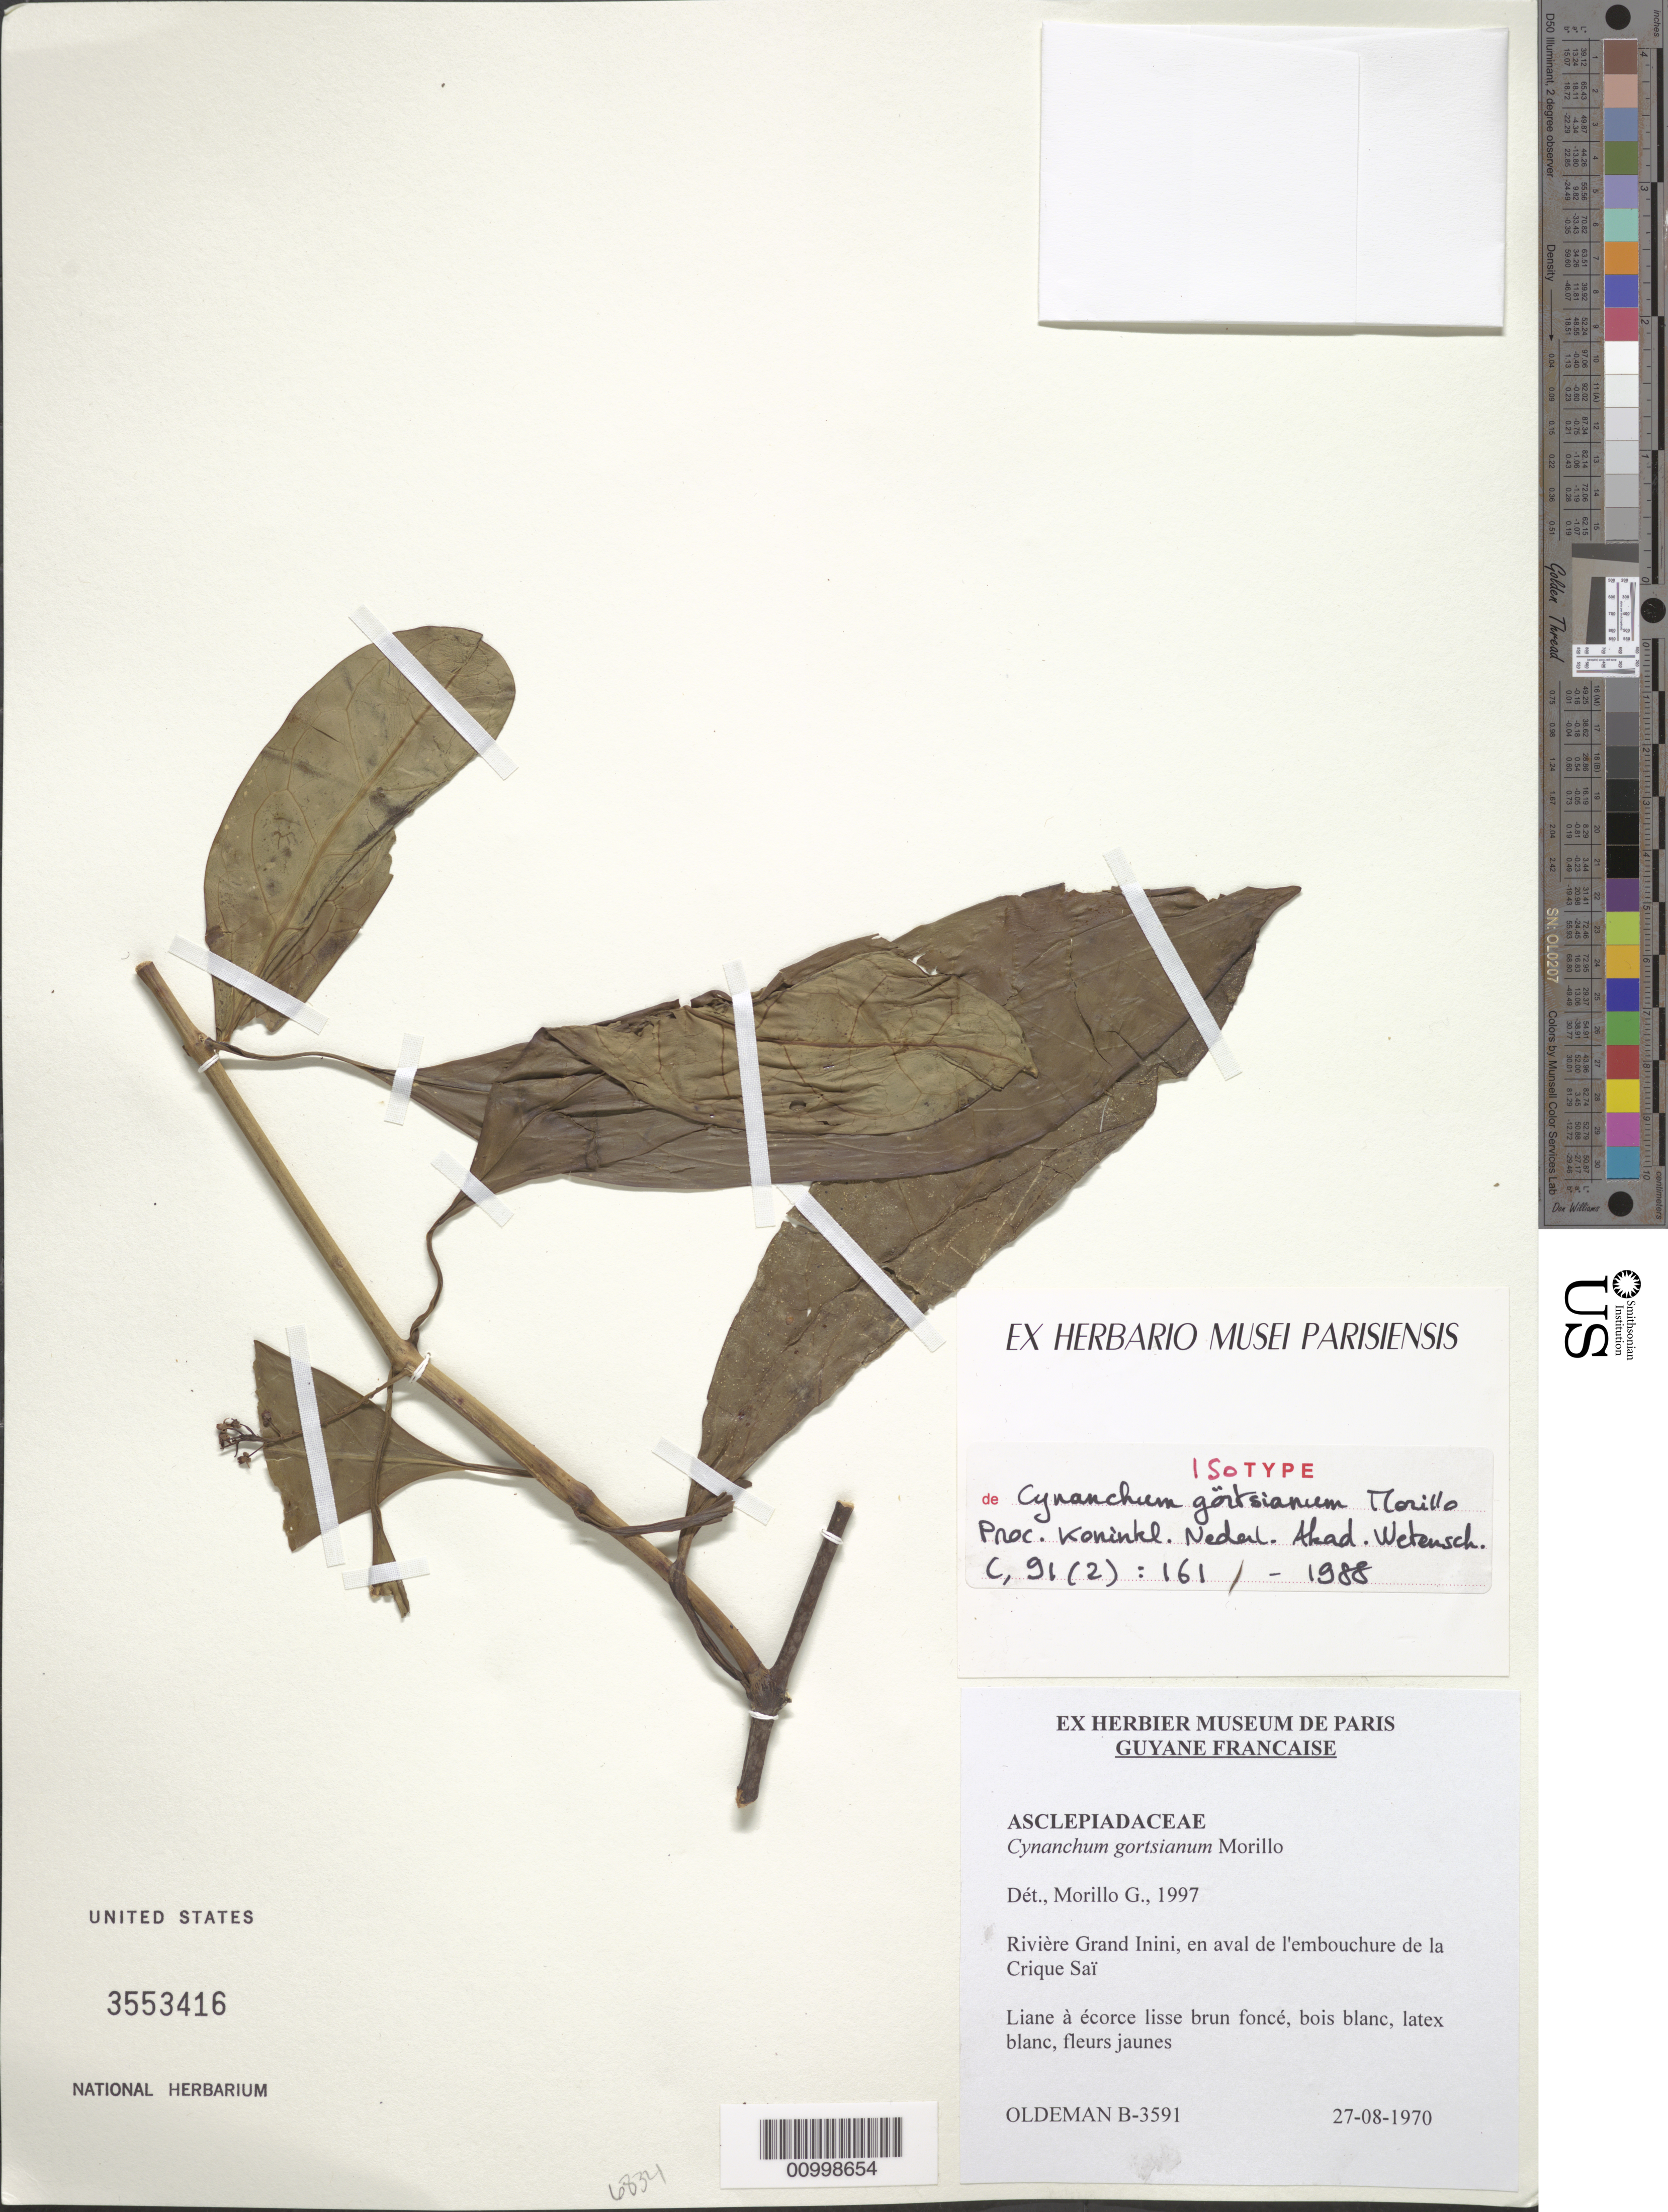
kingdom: Plantae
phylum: Tracheophyta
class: Magnoliopsida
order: Gentianales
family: Apocynaceae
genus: Cynanchum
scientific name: Cynanchum goertsianum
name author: Morillo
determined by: Morillo, G. N.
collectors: R. Oldeman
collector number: B 3591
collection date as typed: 27-Aug-70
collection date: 1970-08-27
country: French Guiana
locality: Rivière Grand Inini, en aval de l'embouchure de la Crique Sai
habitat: Forêt; en amont de l'embouchure de la Crique Saï (roche-mère: granit)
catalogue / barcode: US 3553416